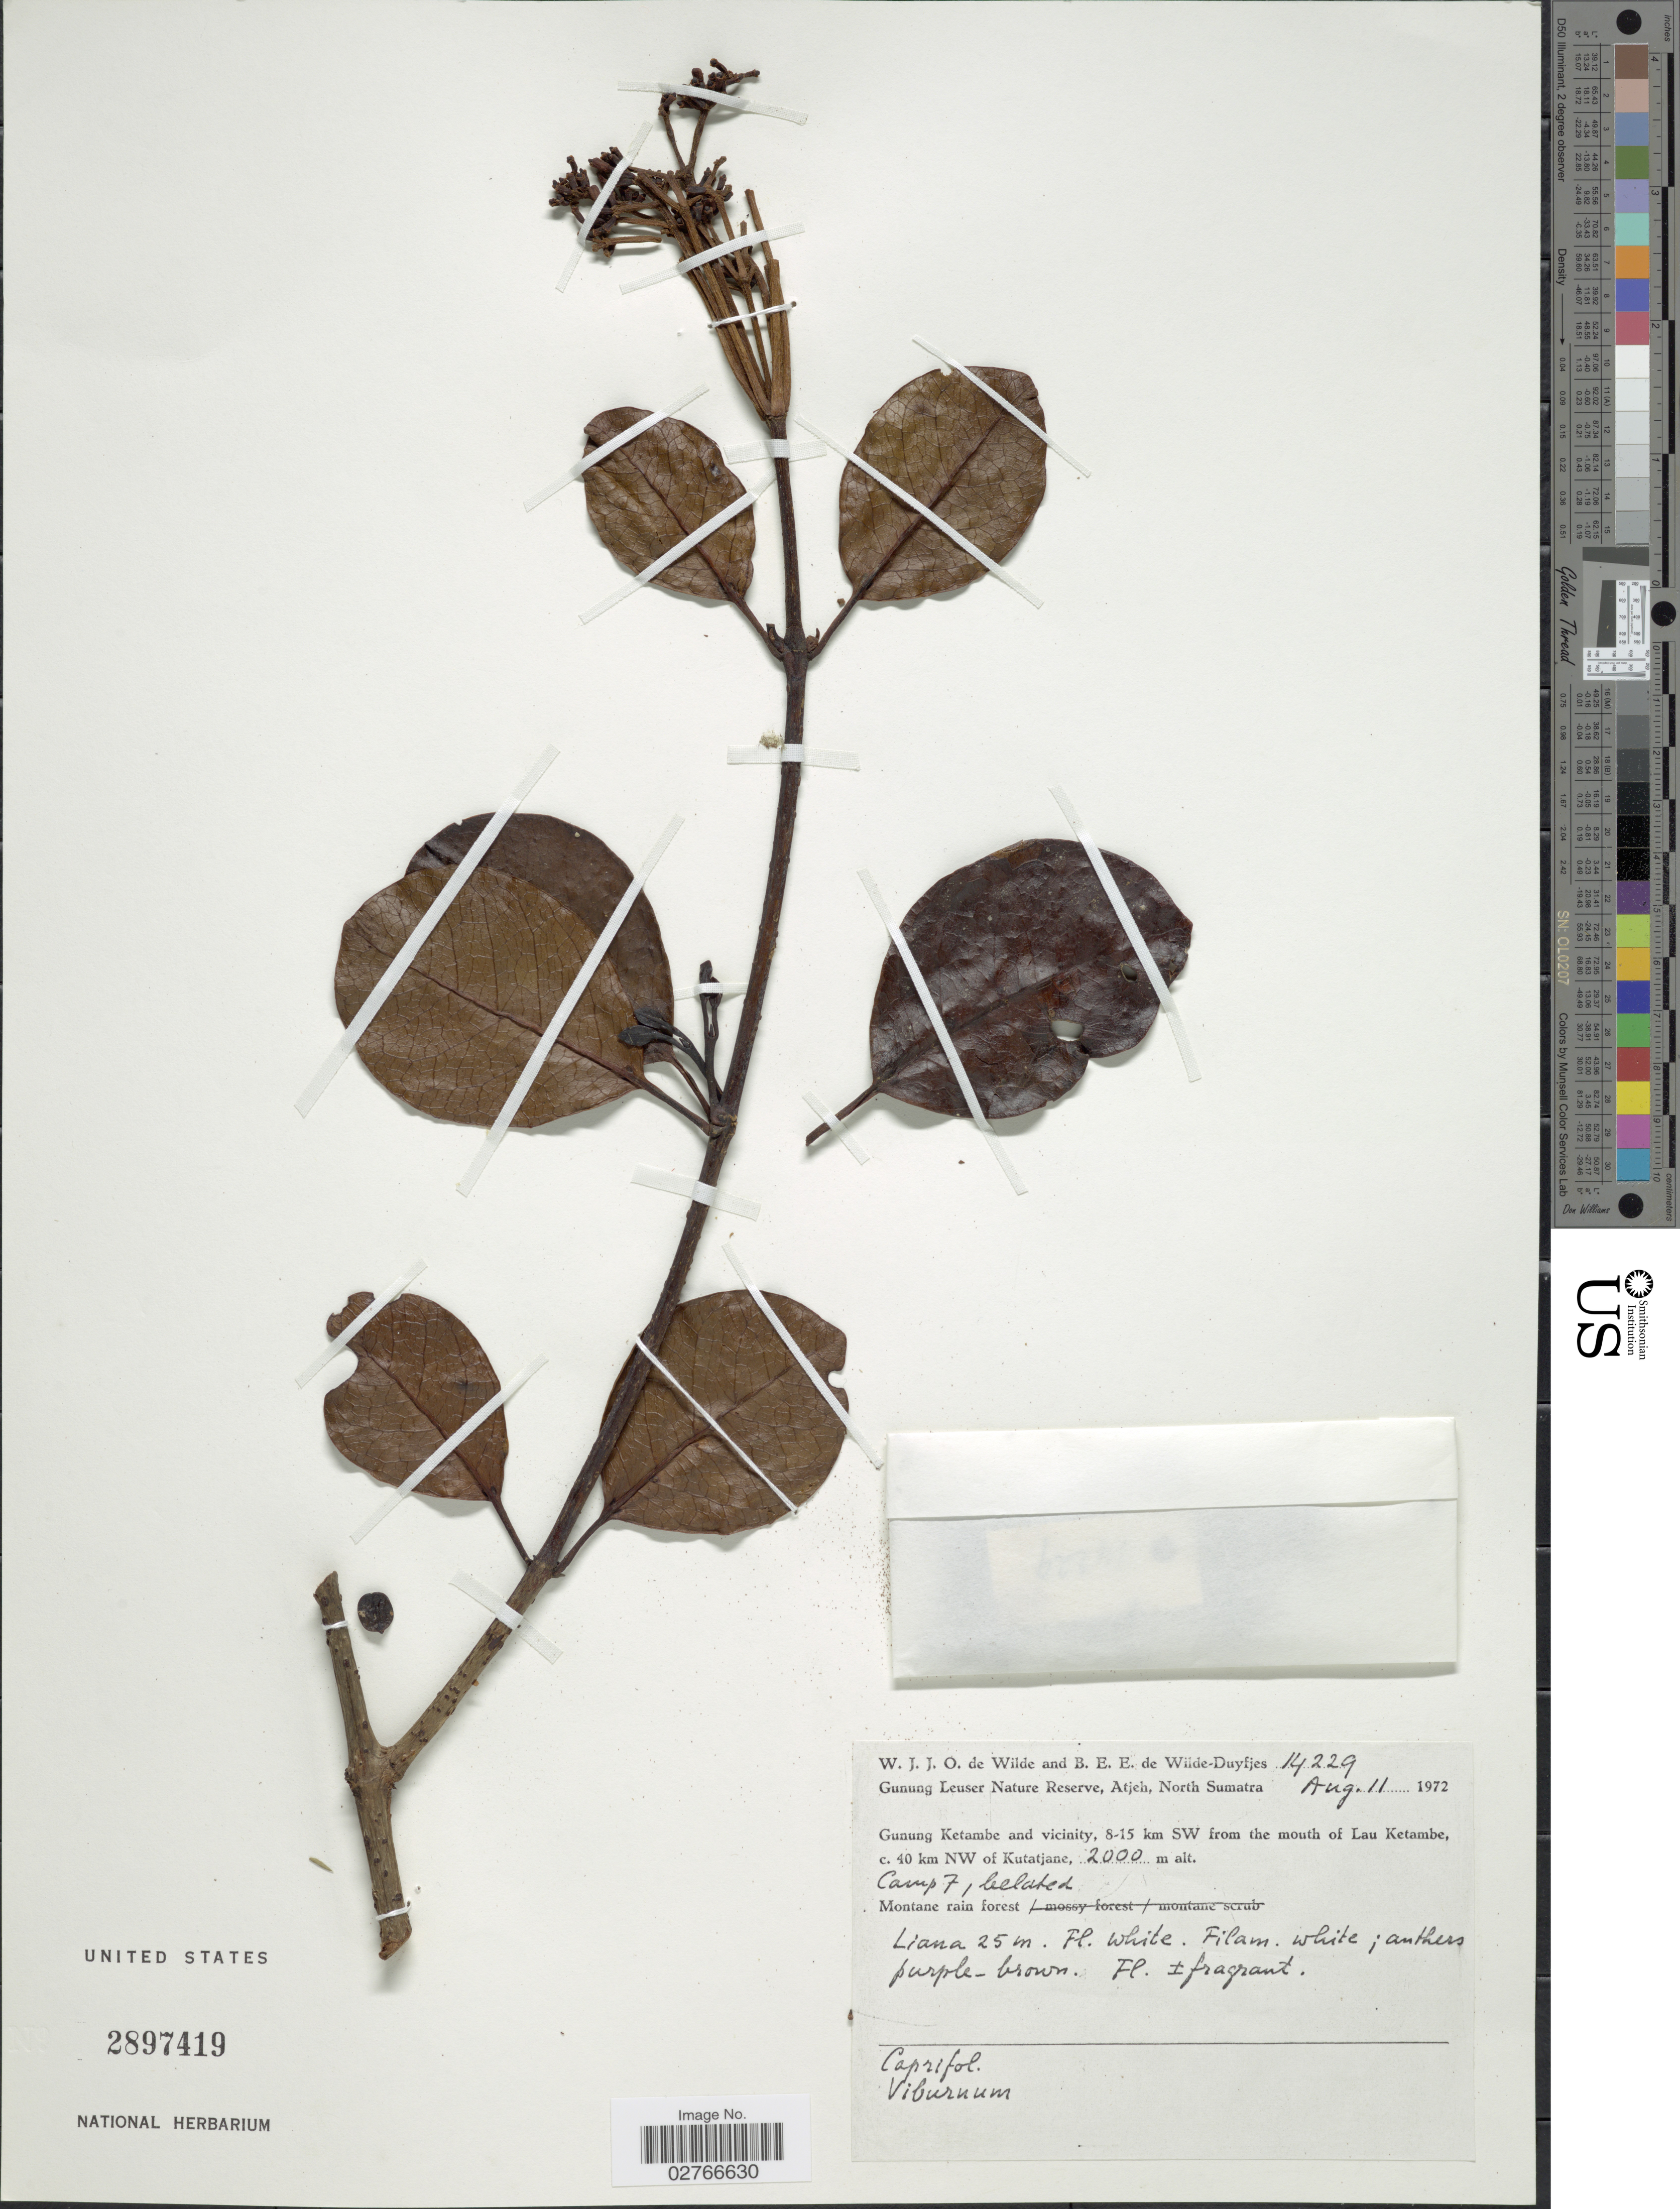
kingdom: Plantae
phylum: Tracheophyta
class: Magnoliopsida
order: Dipsacales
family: Viburnaceae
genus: Viburnum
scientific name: Viburnum sp.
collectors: W. J. de Wilde & B. E. de Wilde-Duyfjes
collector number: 14229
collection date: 1972-08-11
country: Indonesia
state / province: Sumatra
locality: Gunung Leuser Nature Reserve, Atjeh, North Sumatra. Gunung Ketambe and vicinity, 8-15 km SW from the mouth of Lau Ketambe, c. 40 km NW of Kutatjane. Camp 7.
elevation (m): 2000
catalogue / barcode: US 2897419